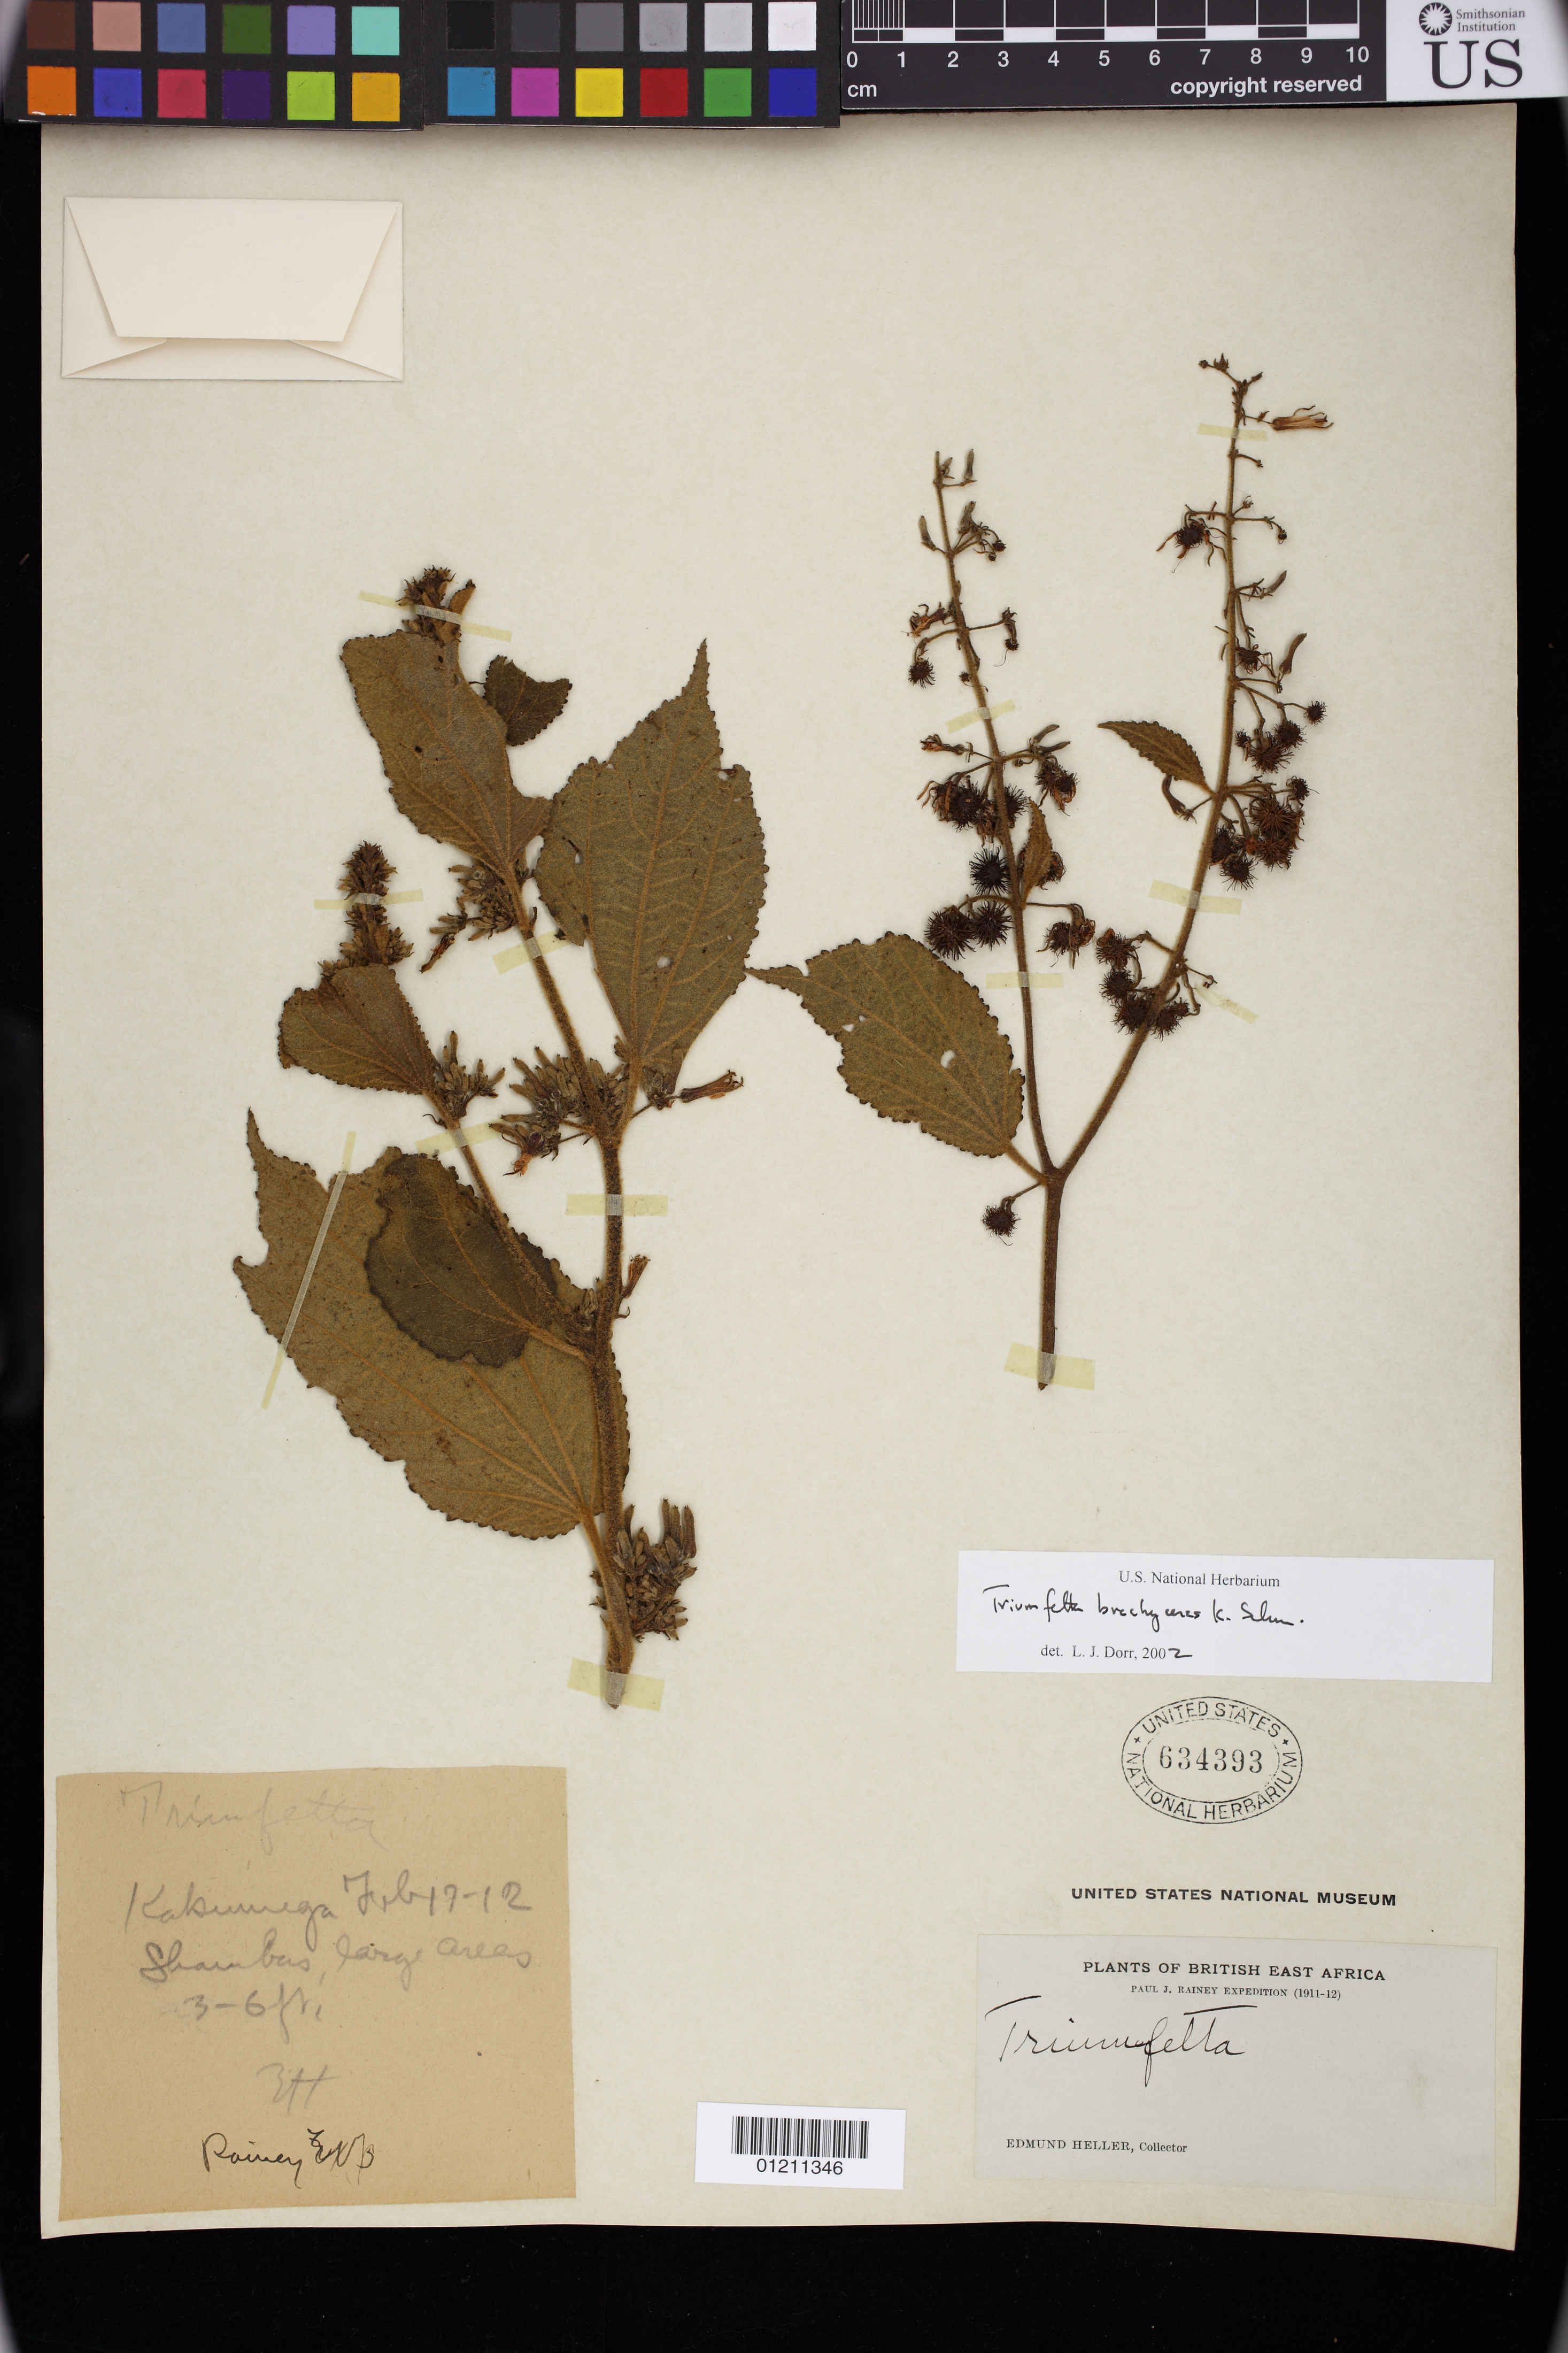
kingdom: Plantae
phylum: Tracheophyta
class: Magnoliopsida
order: Malvales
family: Malvaceae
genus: Triumfetta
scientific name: Triumfetta brachyceras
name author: K. Schum.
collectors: E. Heller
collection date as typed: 17 Feb 1912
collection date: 1912-02-17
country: Kenya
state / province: Kakamega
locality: British East Africa. Kakumega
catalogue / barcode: US 634393